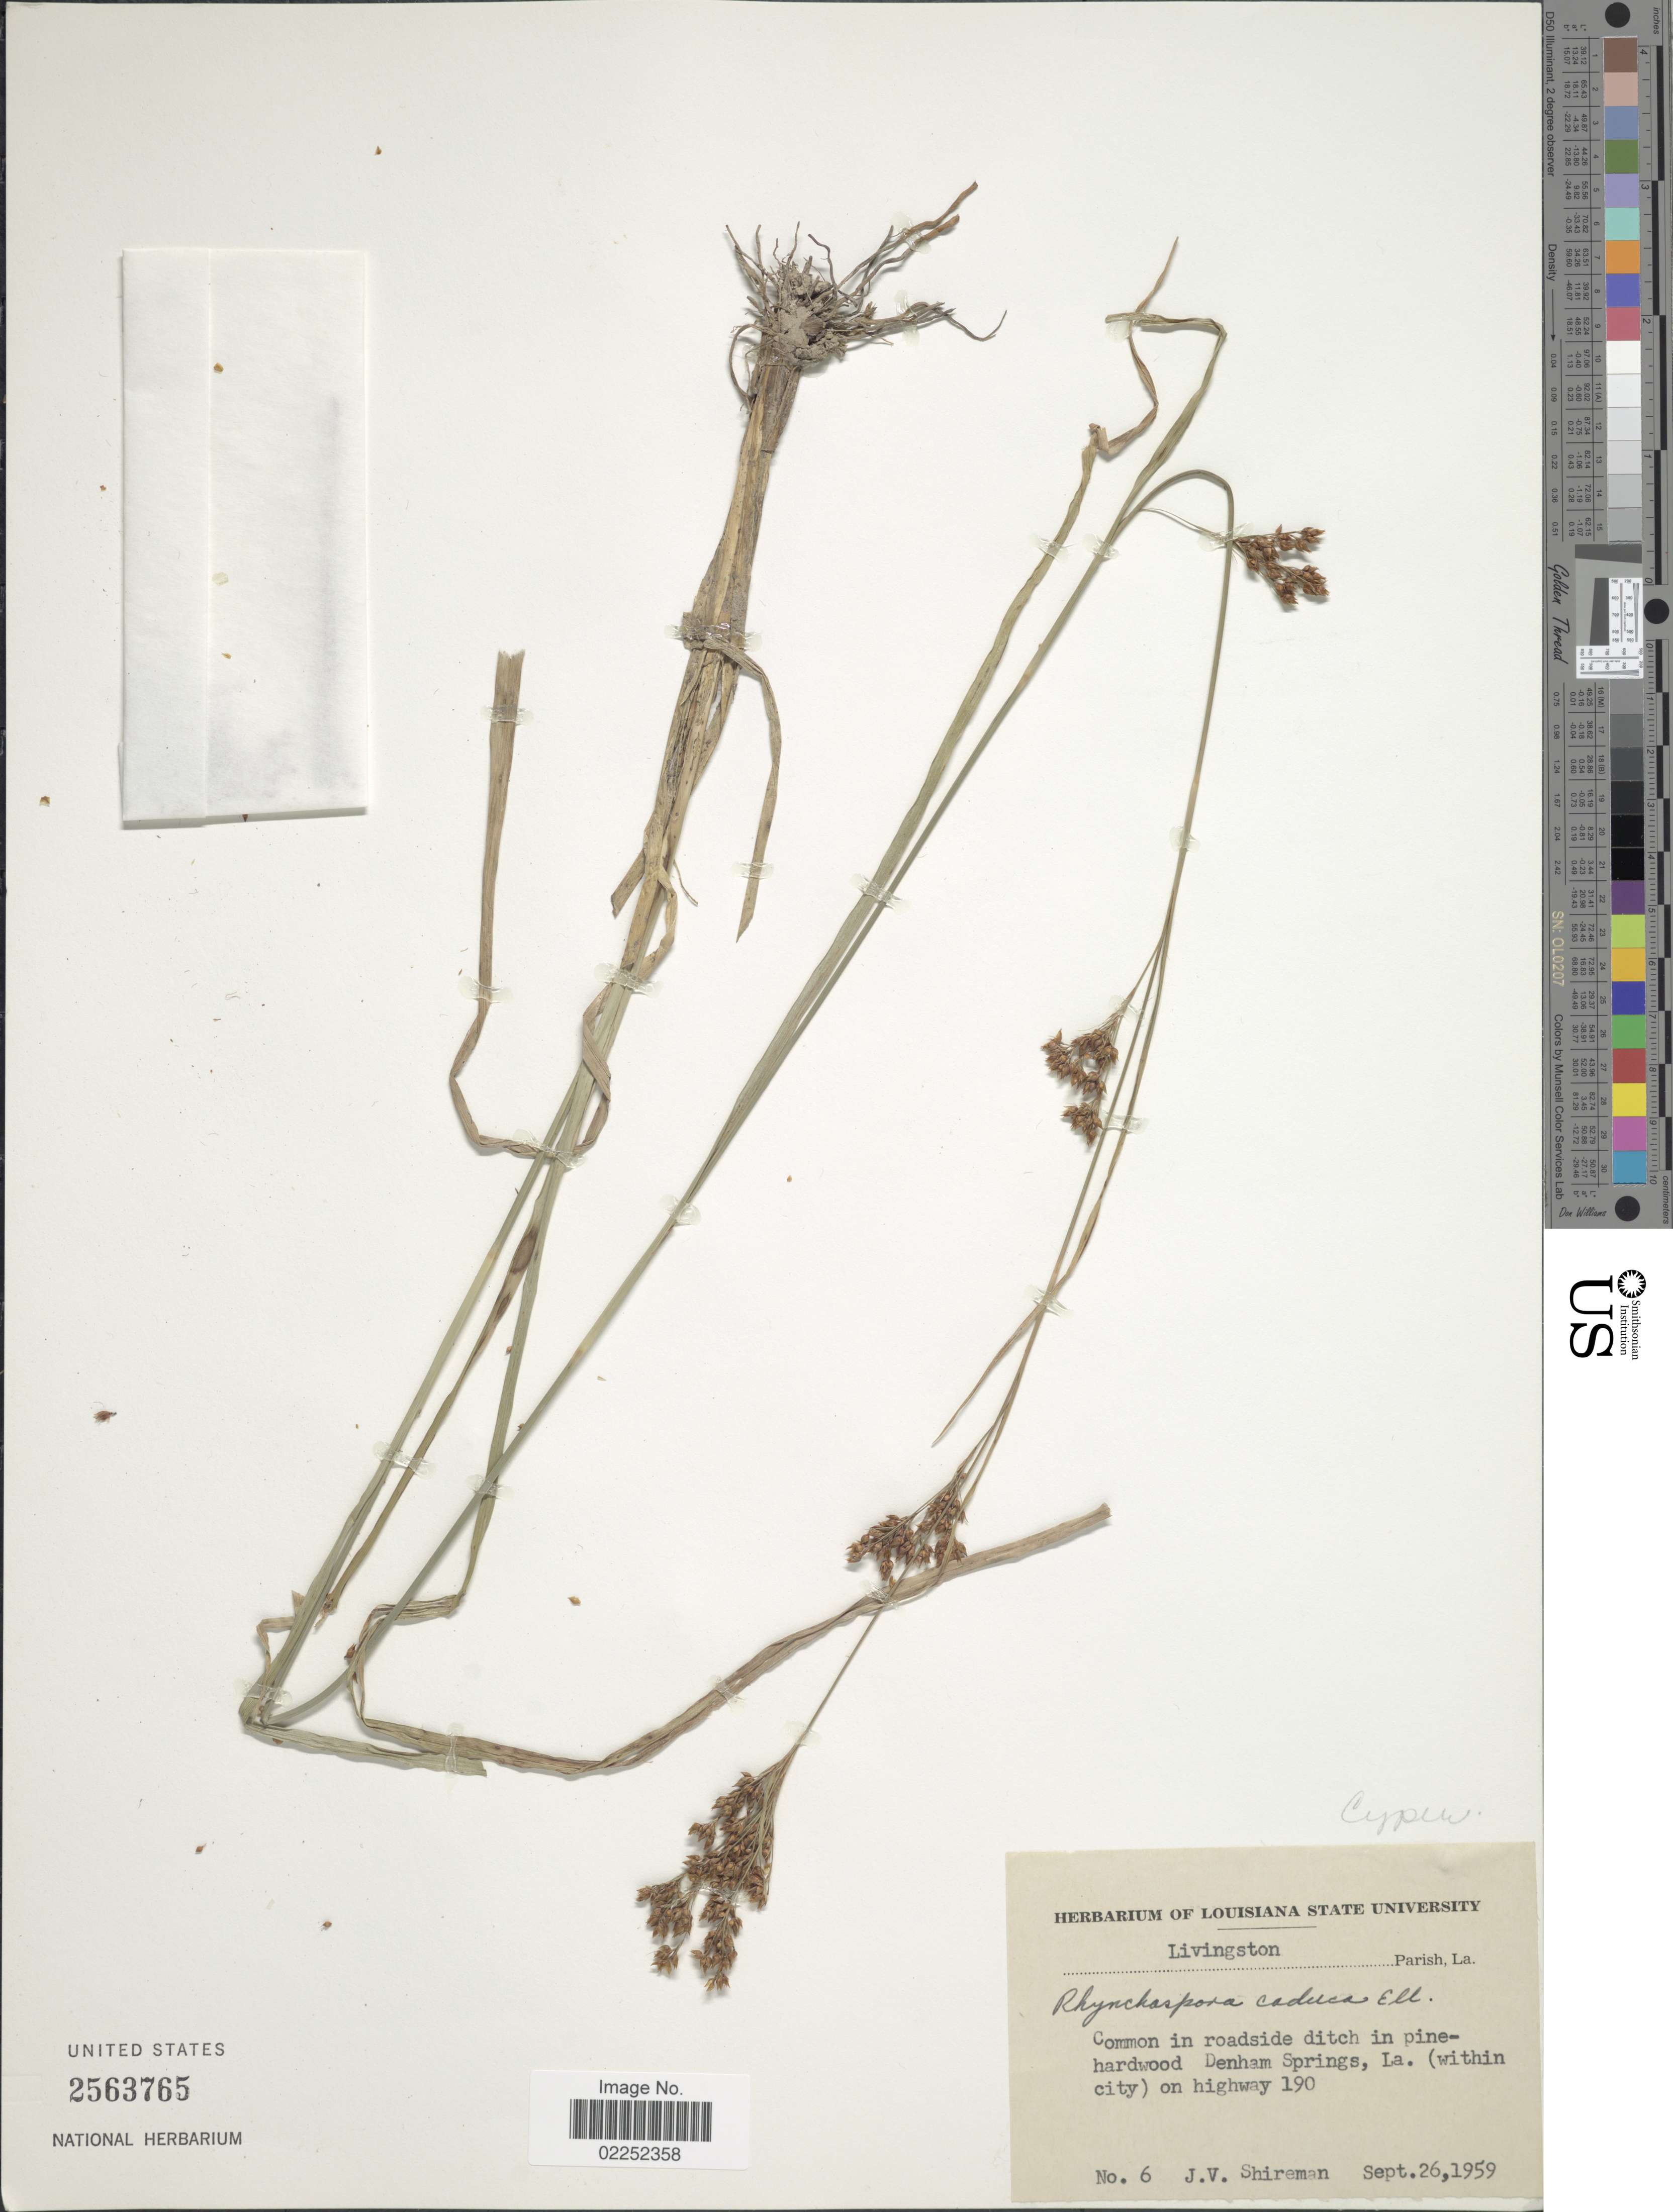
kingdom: Plantae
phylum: Tracheophyta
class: Liliopsida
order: Poales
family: Cyperaceae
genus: Rhynchospora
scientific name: Rhynchospora caduca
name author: Elliott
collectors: J. Shireman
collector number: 6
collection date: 1959-09-26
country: United States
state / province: Louisiana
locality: Livingston Parish, Common in roadside ditch in pine-hardwood Denham Springs, (within city) on highway 190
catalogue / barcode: US 2563765